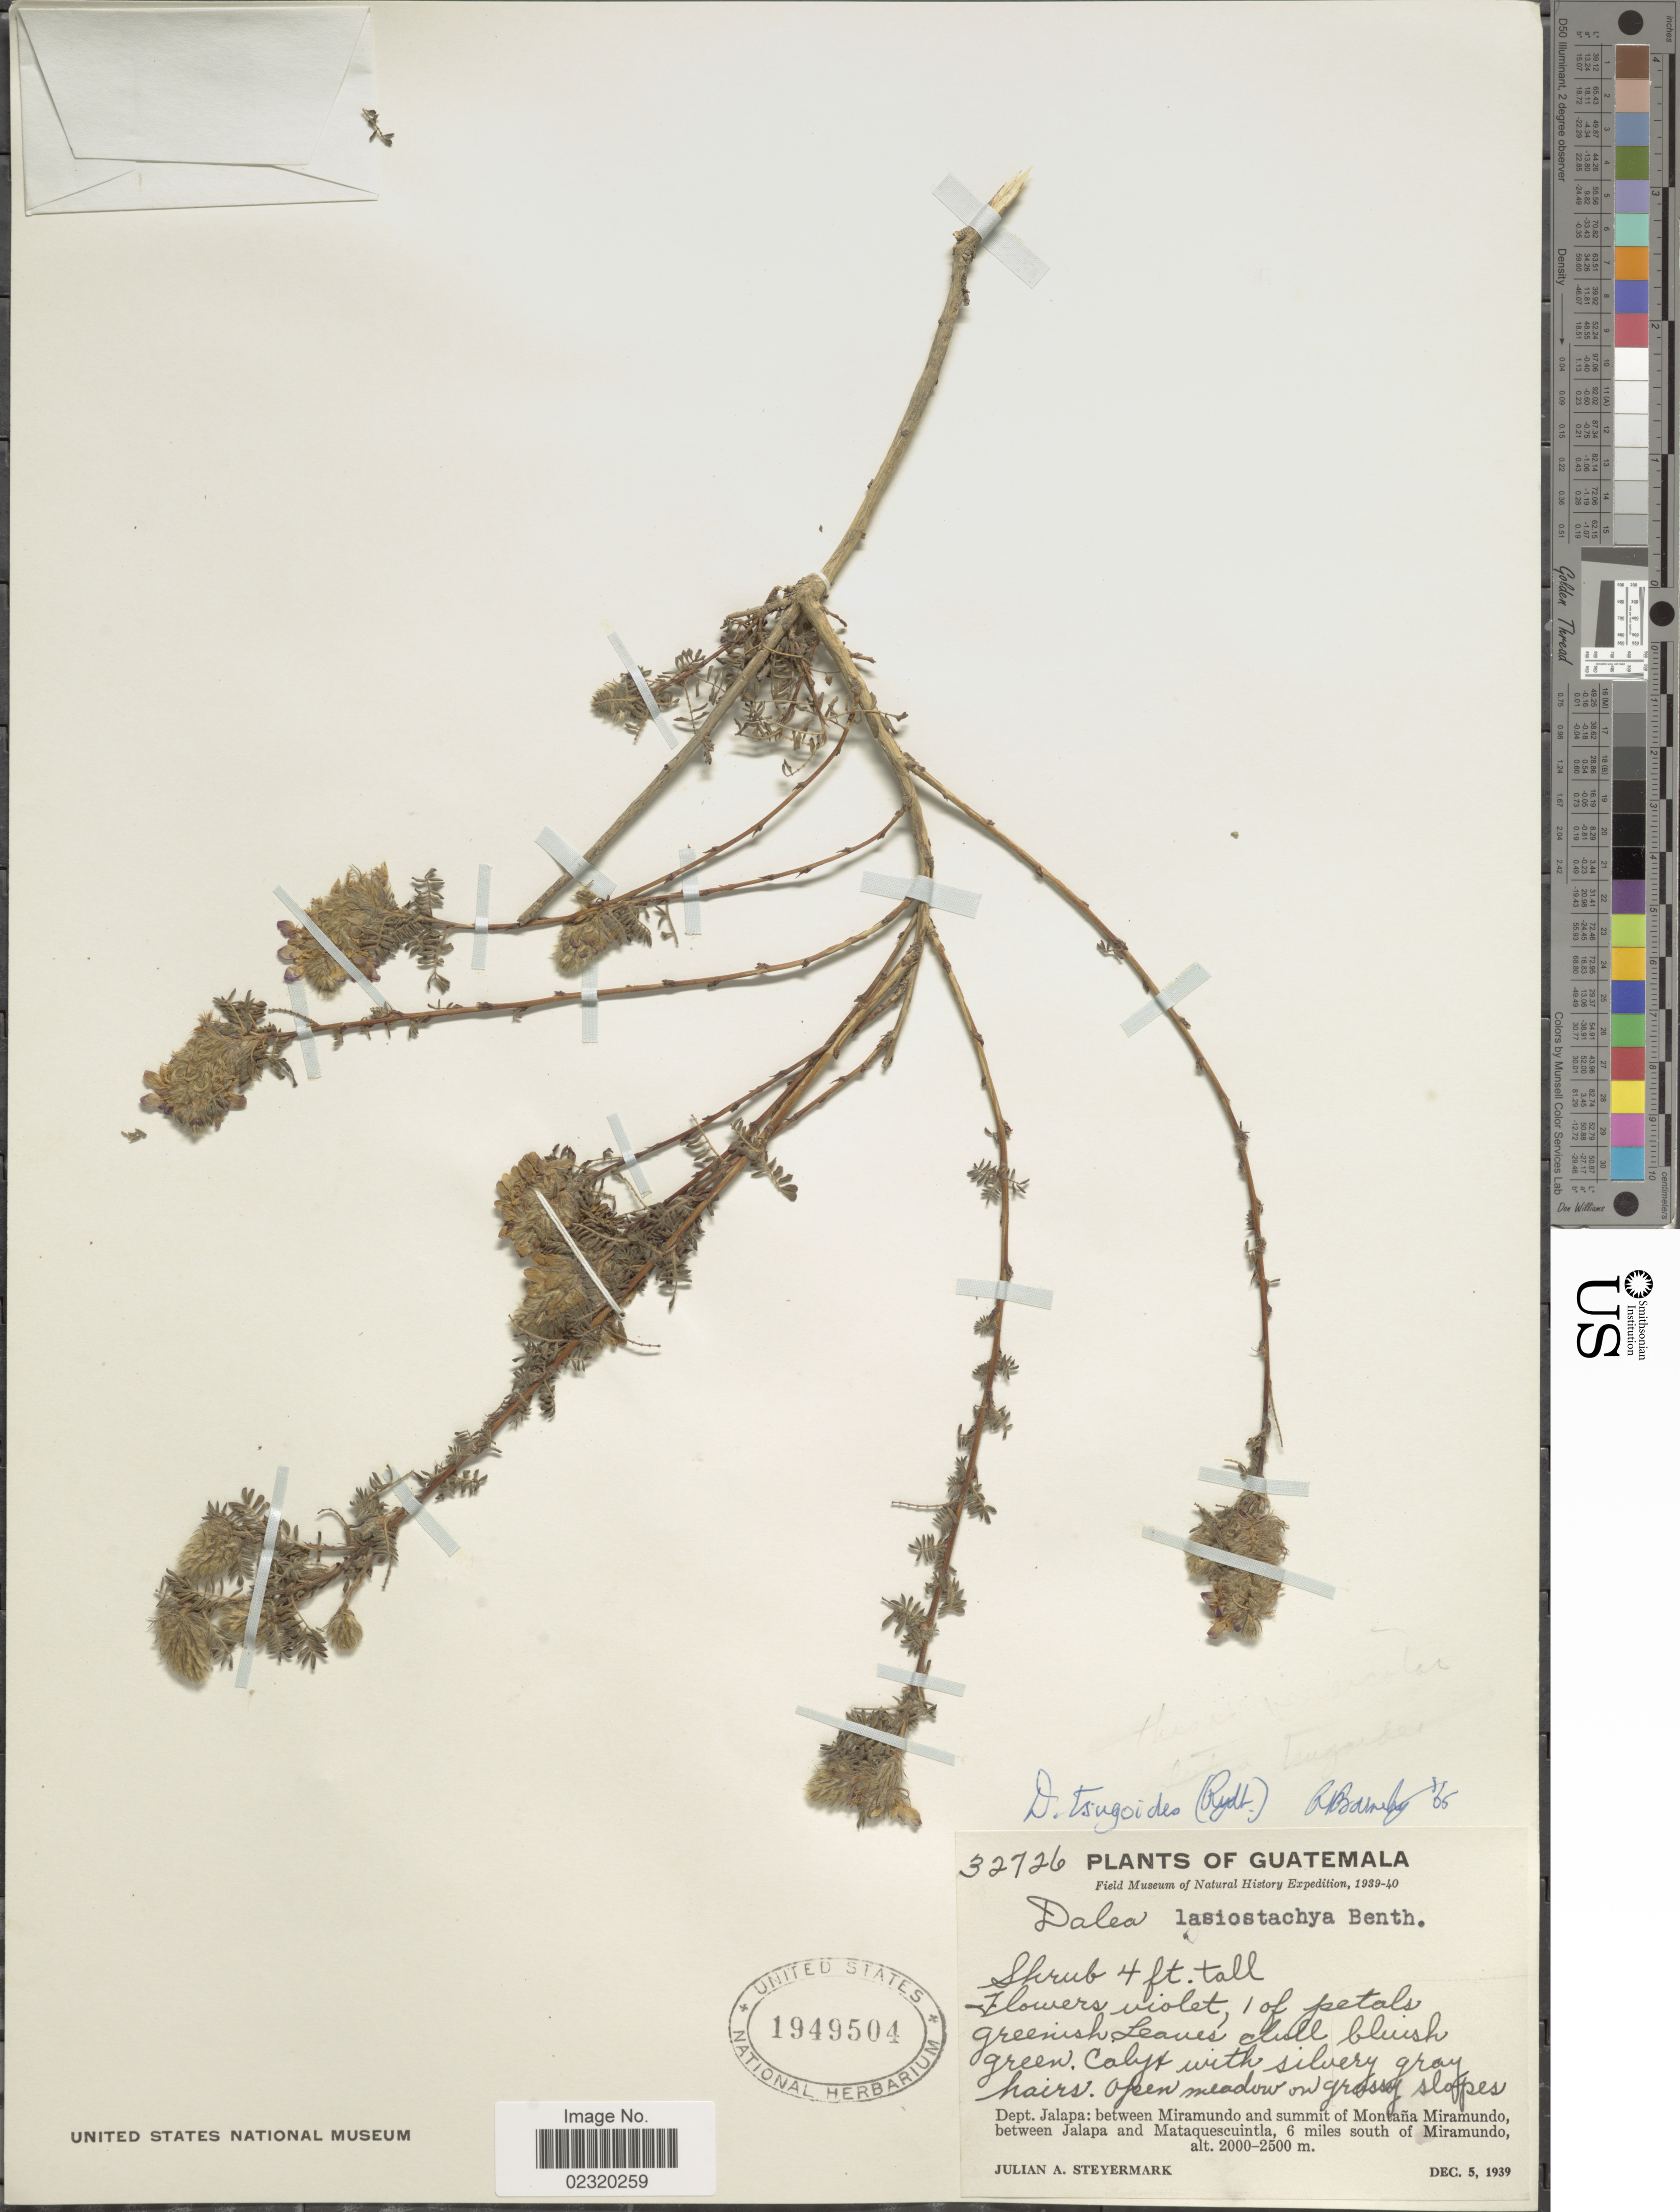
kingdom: Plantae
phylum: Tracheophyta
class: Magnoliopsida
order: Fabales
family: Fabaceae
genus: Dalea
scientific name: Dalea versicolor var. versicolor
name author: Zucc.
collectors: J. Steyermark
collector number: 32726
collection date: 1939-12-05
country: Guatemala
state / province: Jalapa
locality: Dept. Jalapa: between Miramundo and summit of Montaña Miramundo, between Jalapa and Mataquescuintla, 6 miles south of Miramundo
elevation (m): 2000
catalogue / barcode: US 1949504